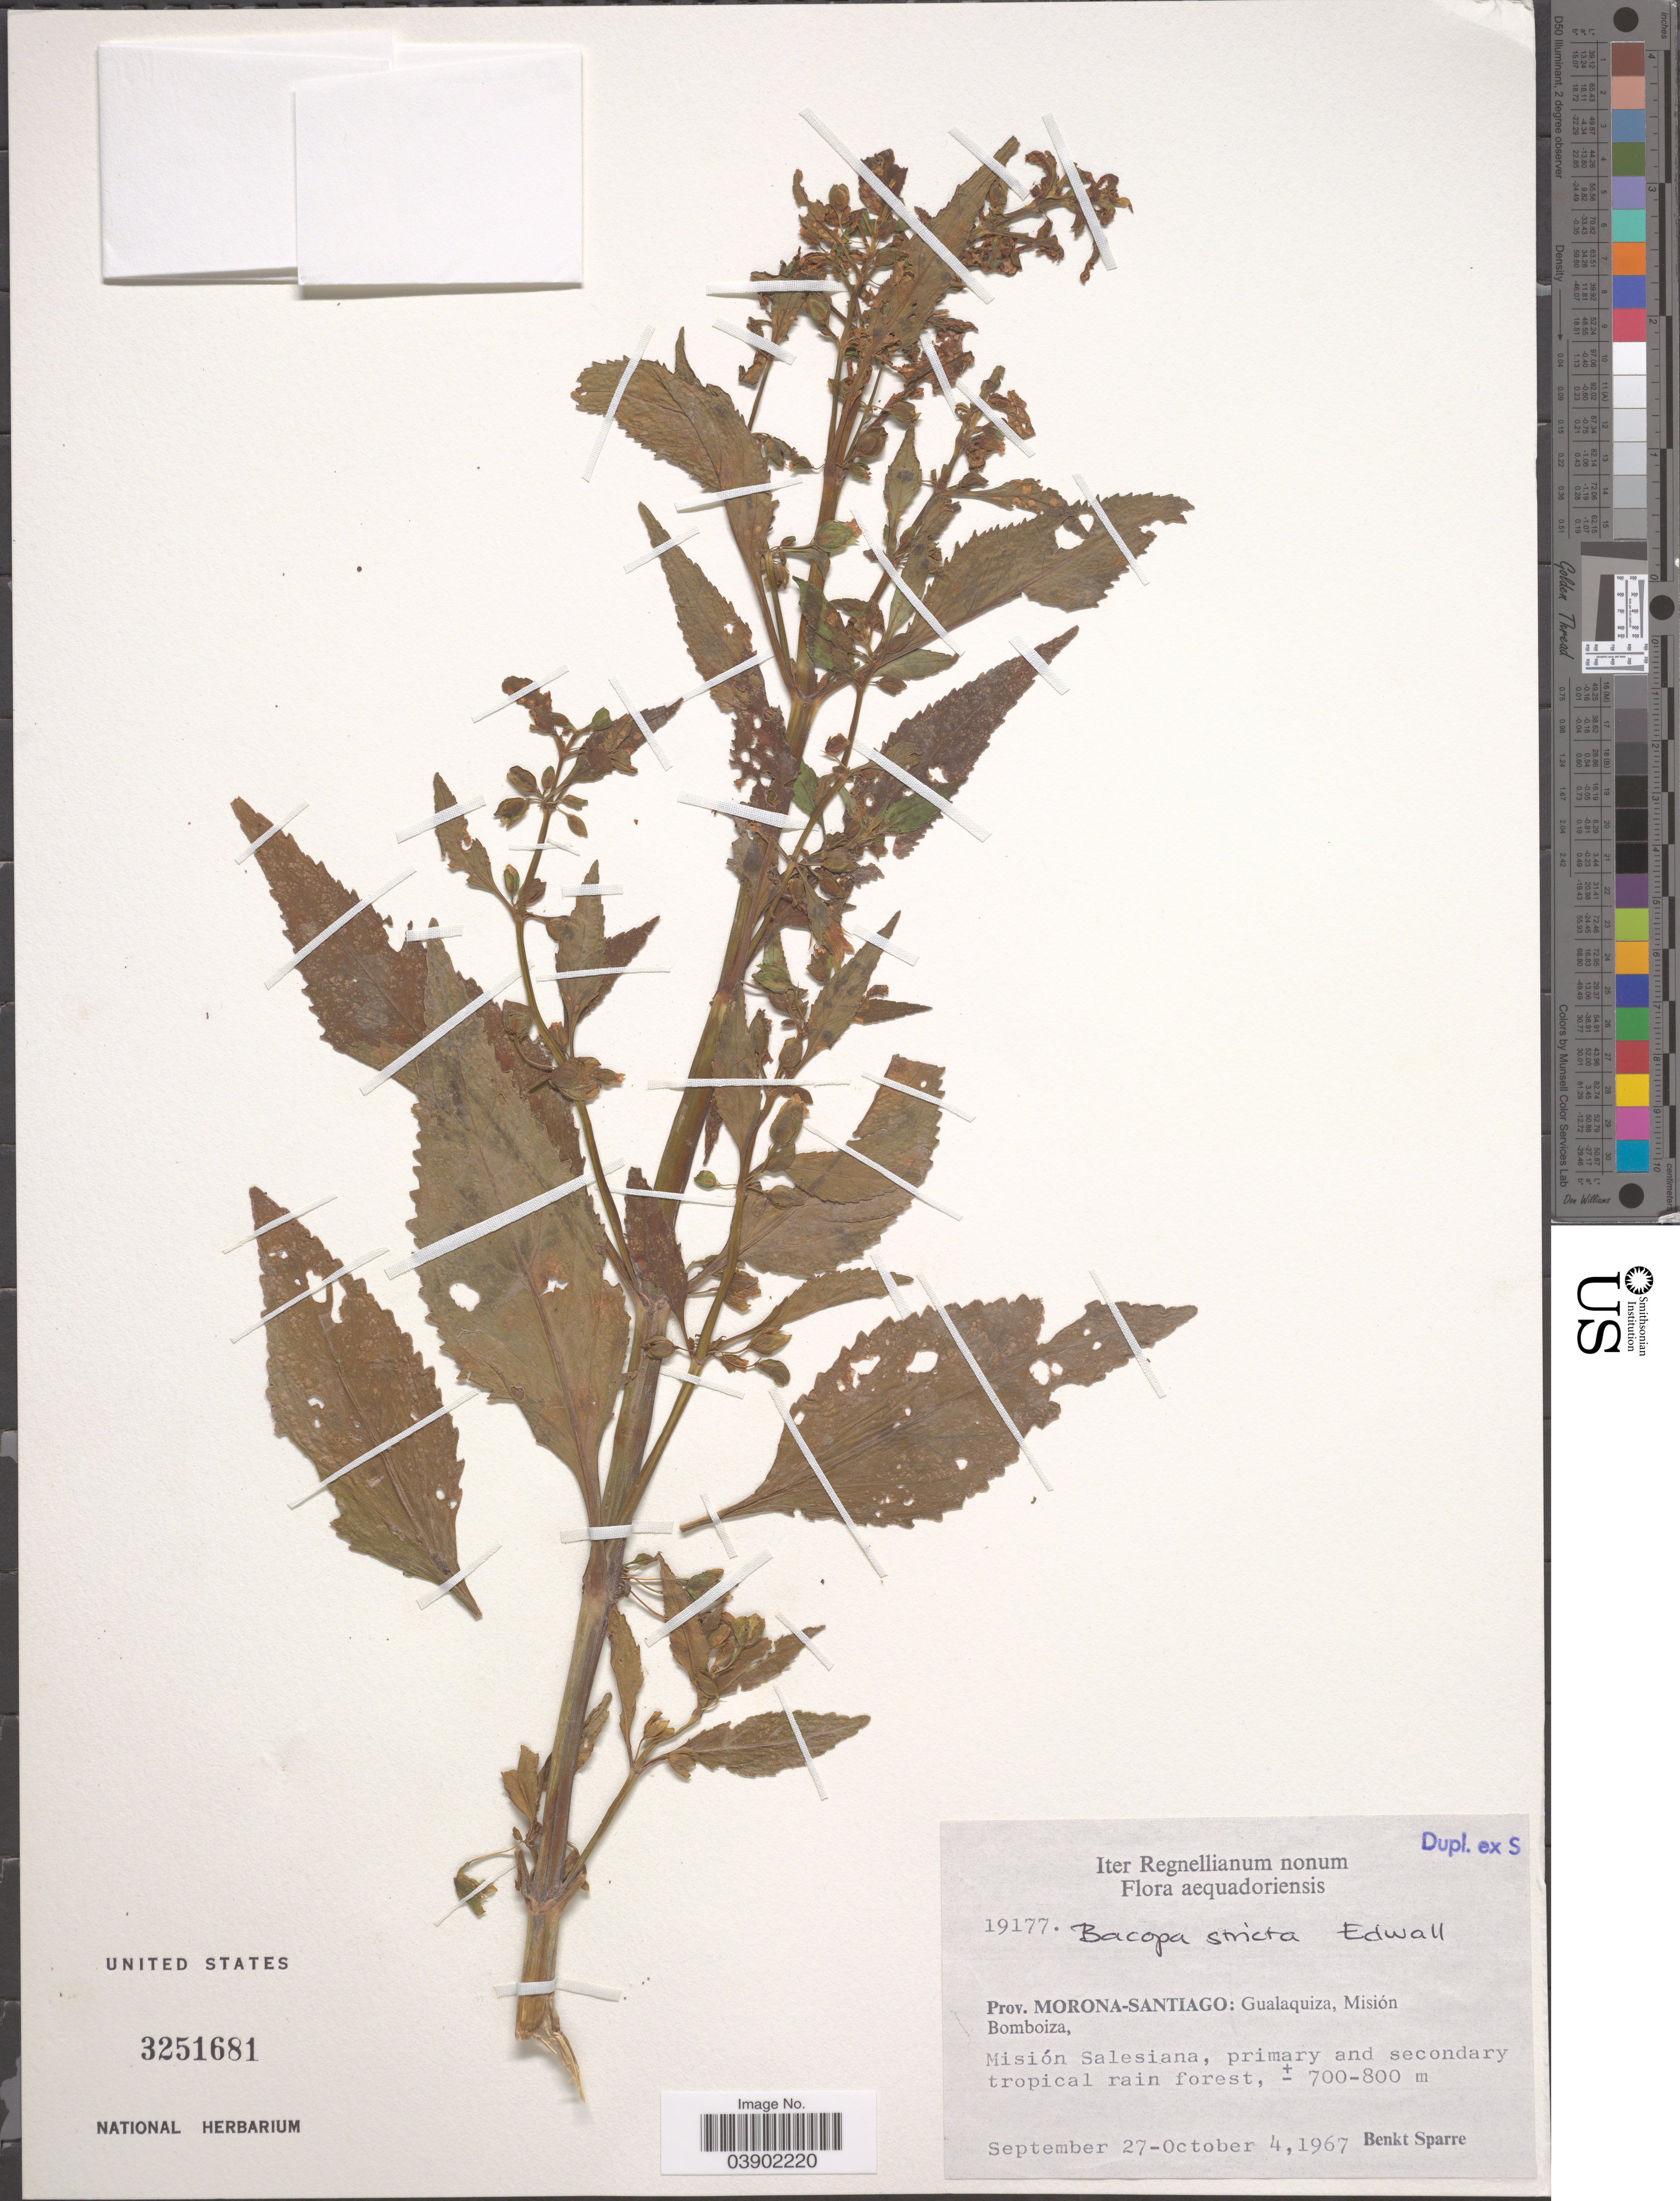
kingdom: Plantae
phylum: Tracheophyta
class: Magnoliopsida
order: Lamiales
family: Plantaginaceae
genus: Bacopa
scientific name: Bacopa stricta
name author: (Schrad.) Wettst. ex Edwall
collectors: B. Sparre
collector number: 19177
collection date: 1967-09-27/1967-10-04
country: Ecuador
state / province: Morona-Santiago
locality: Gualaquiza, Misión Bomboiza. Misión Salesiana.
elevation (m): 700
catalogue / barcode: US 3251681